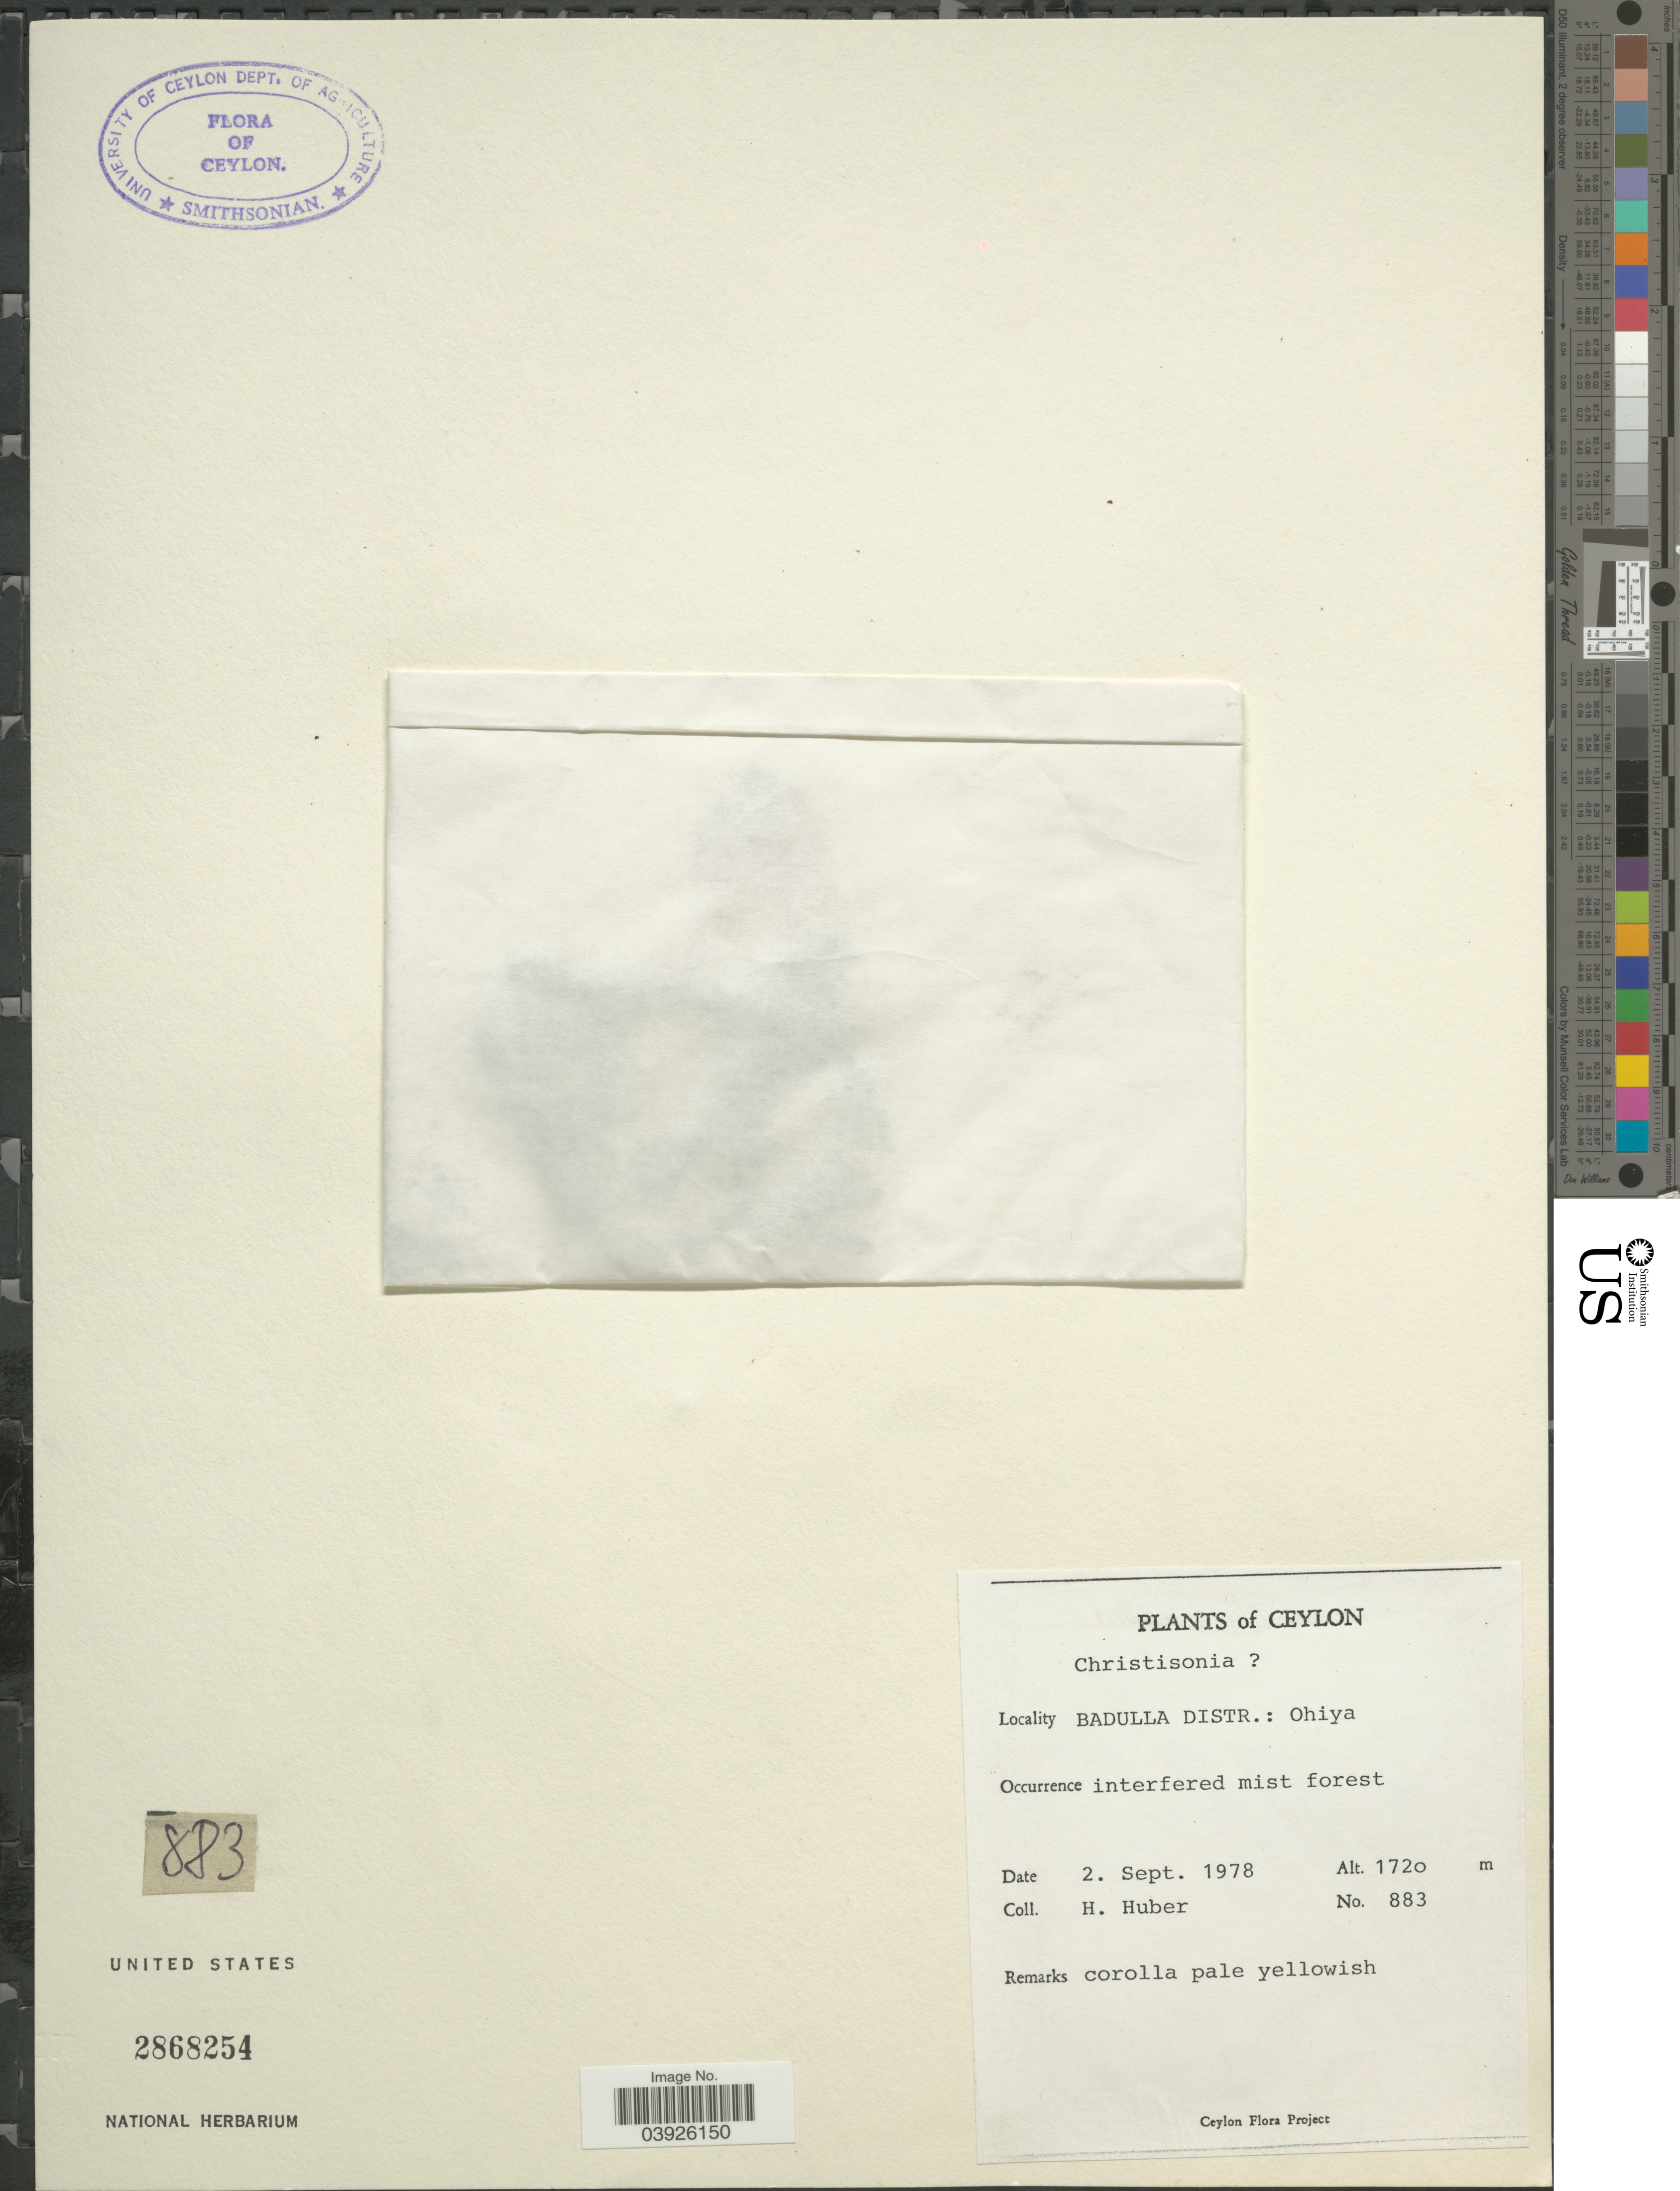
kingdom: Plantae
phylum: Tracheophyta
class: Magnoliopsida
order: Lamiales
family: Orobanchaceae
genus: Christisonia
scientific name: Christisonia sp.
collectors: H. Huber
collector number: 883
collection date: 1978-09-02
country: Sri Lanka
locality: Ceylon. Badulla Distr.: Ohiya.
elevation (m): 1720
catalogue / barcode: US 2868254